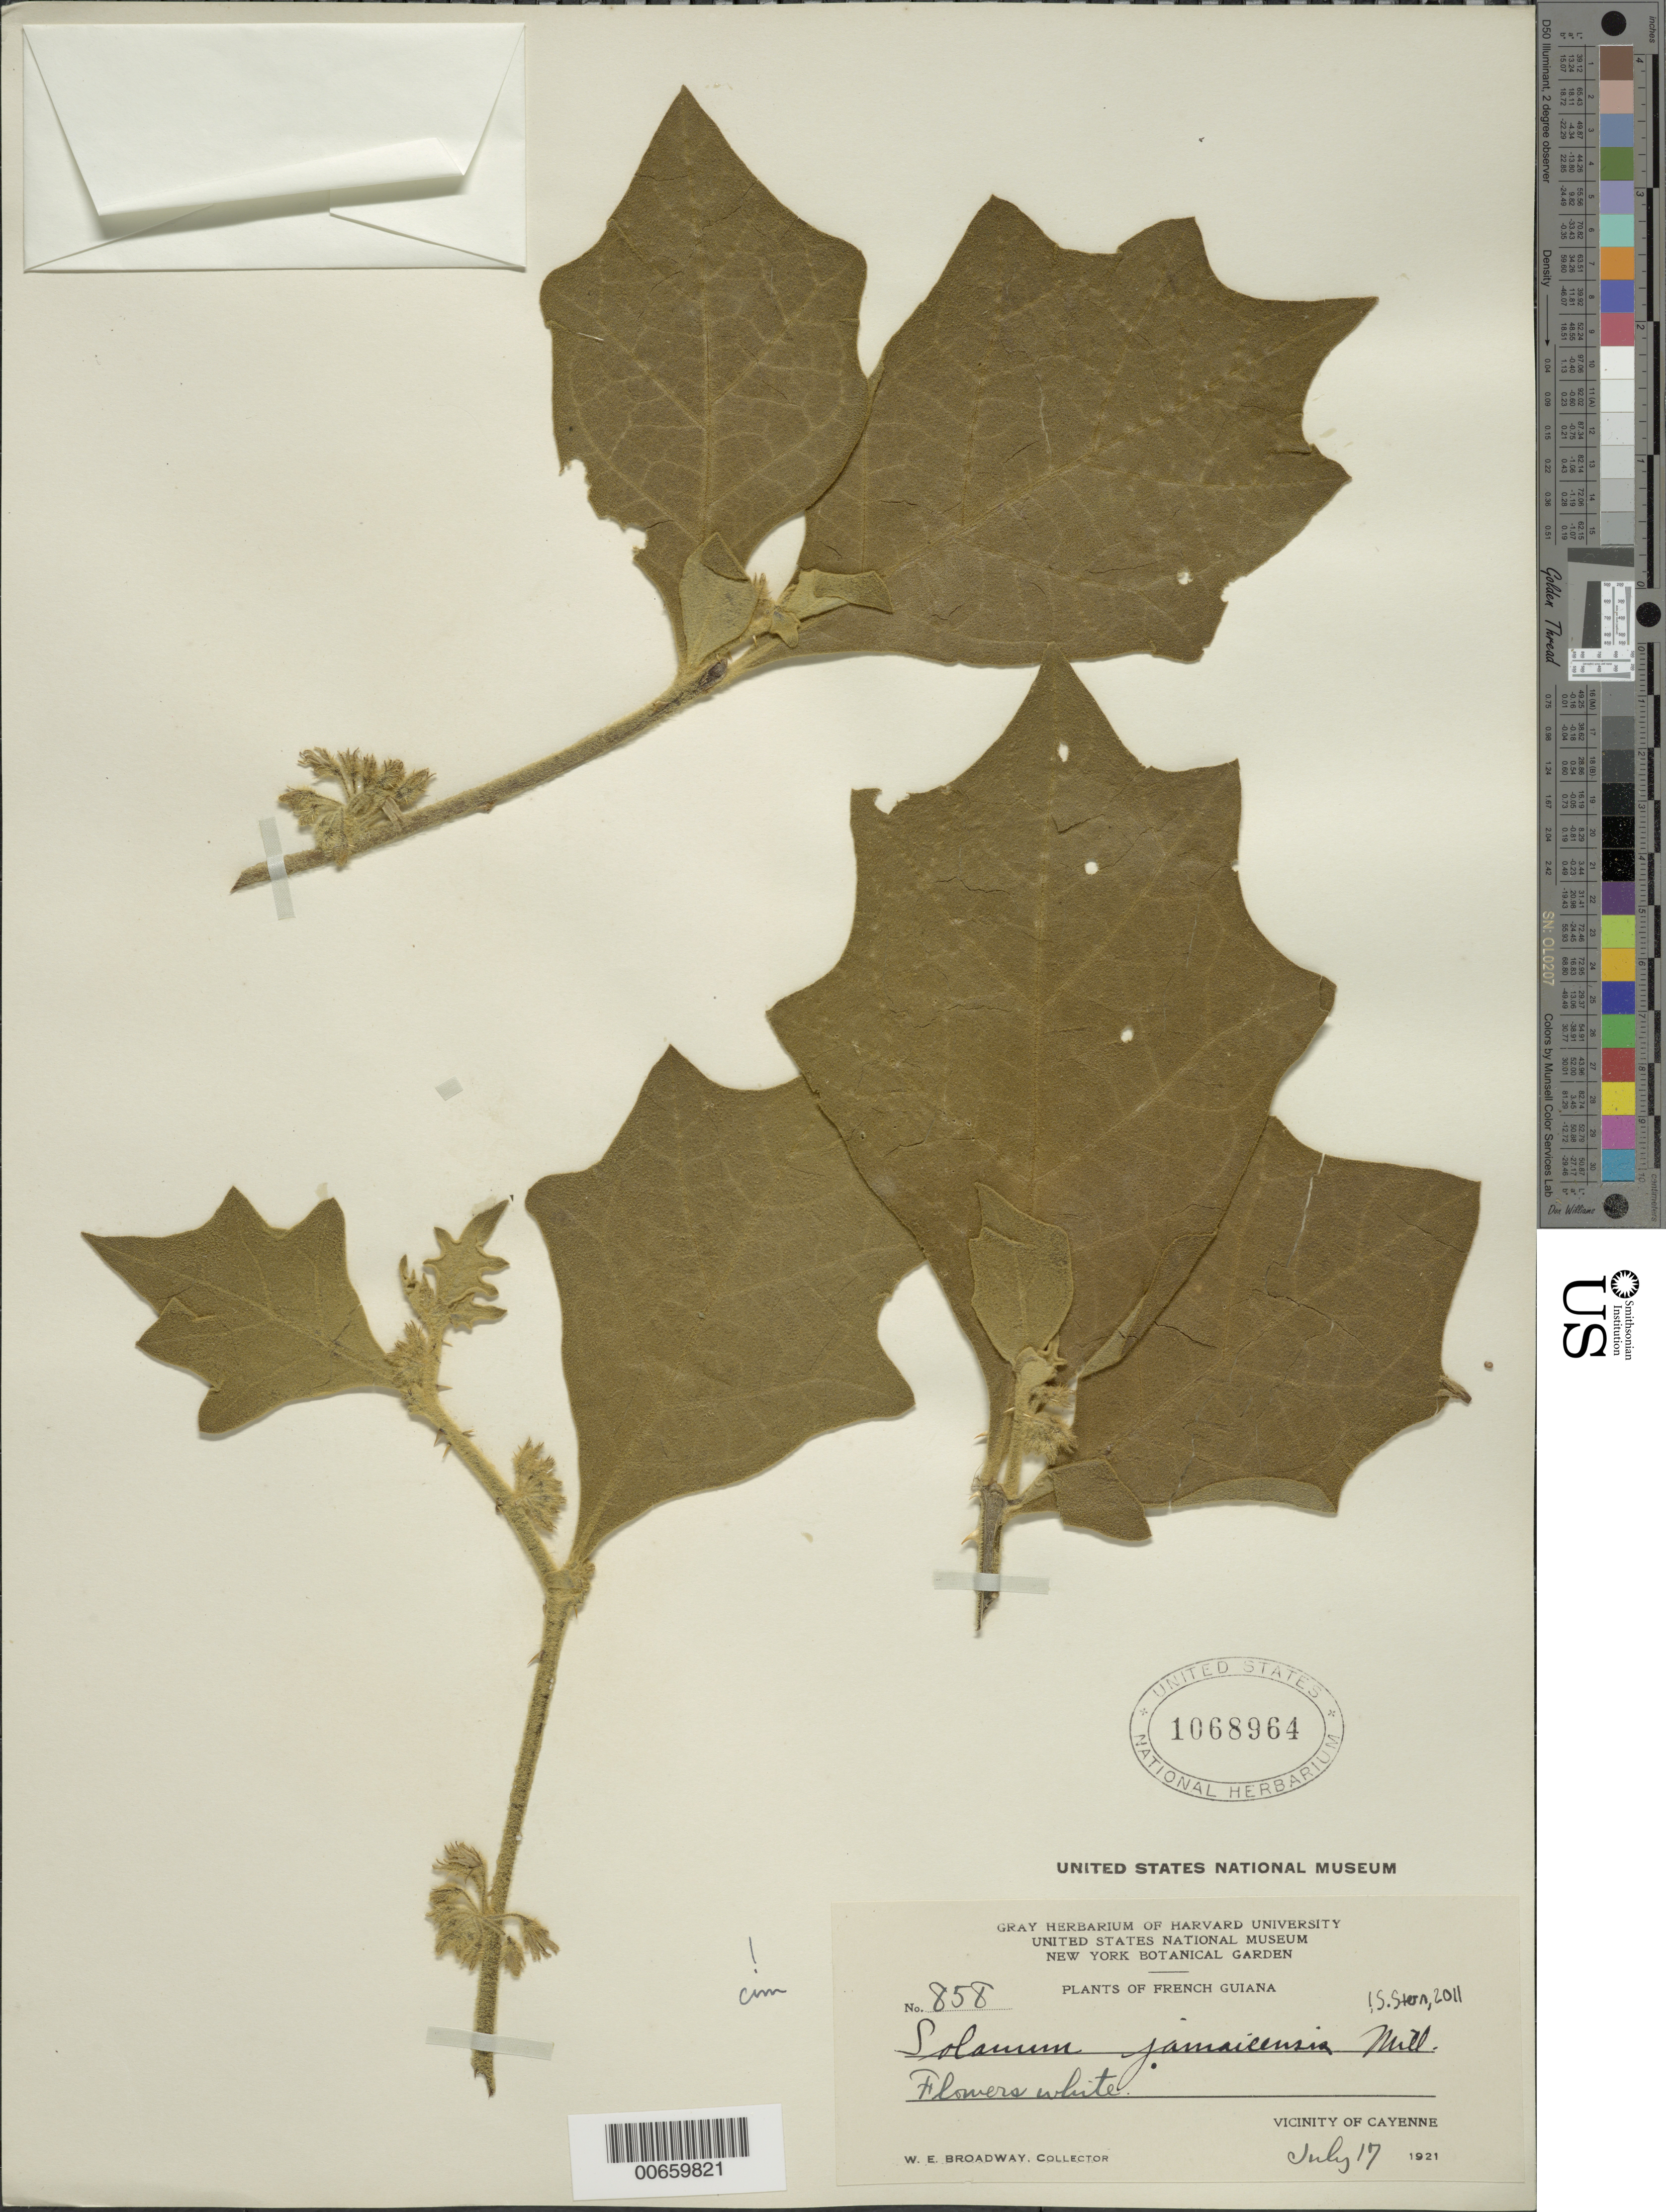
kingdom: Plantae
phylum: Tracheophyta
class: Magnoliopsida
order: Solanales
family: Solanaceae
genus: Solanum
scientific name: Solanum jamaicense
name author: Mill.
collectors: W. E. Broadway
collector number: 858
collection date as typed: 7 Jul 1921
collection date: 1921-07-07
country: French Guiana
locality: Cayenne, vic.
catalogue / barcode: US 1068964